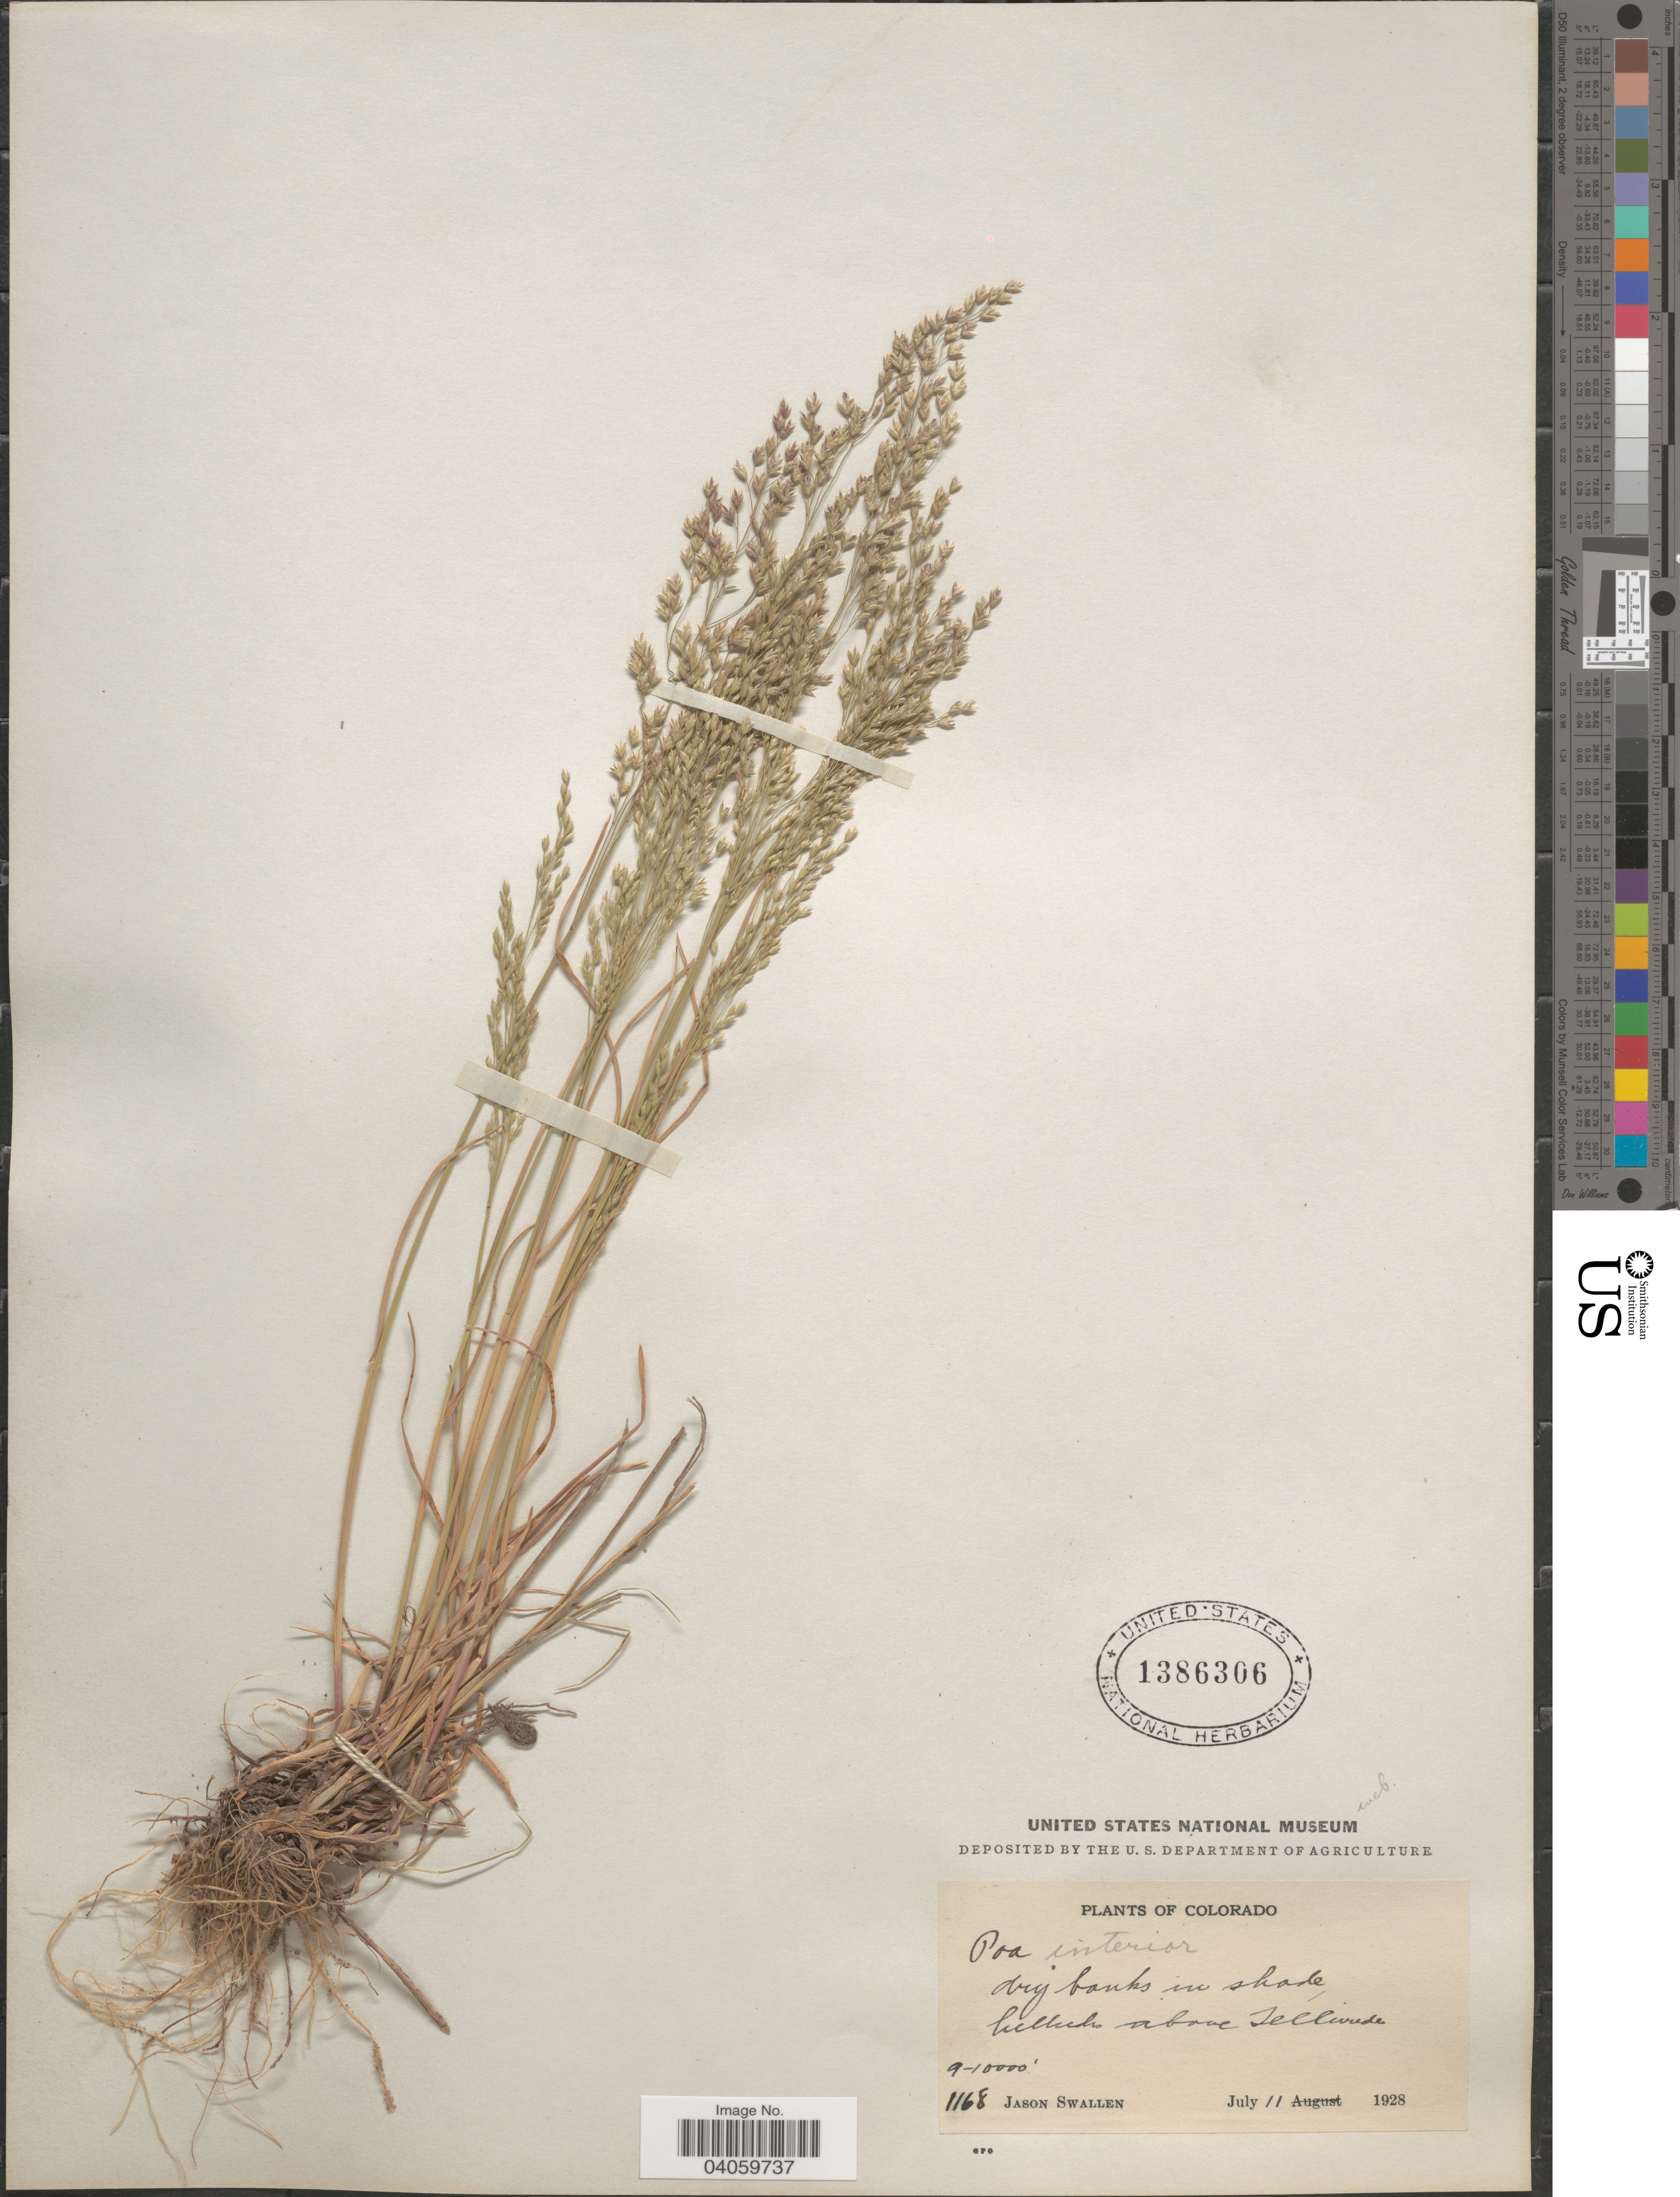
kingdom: Plantae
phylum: Tracheophyta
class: Liliopsida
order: Poales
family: Poaceae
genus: Poa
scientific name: Poa interior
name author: Rydb.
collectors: J. R. Swallen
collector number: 1168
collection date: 1928-07-11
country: United States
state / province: Colorado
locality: Dry banks in shade hillside above Telluride.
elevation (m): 2743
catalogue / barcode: US 1386306